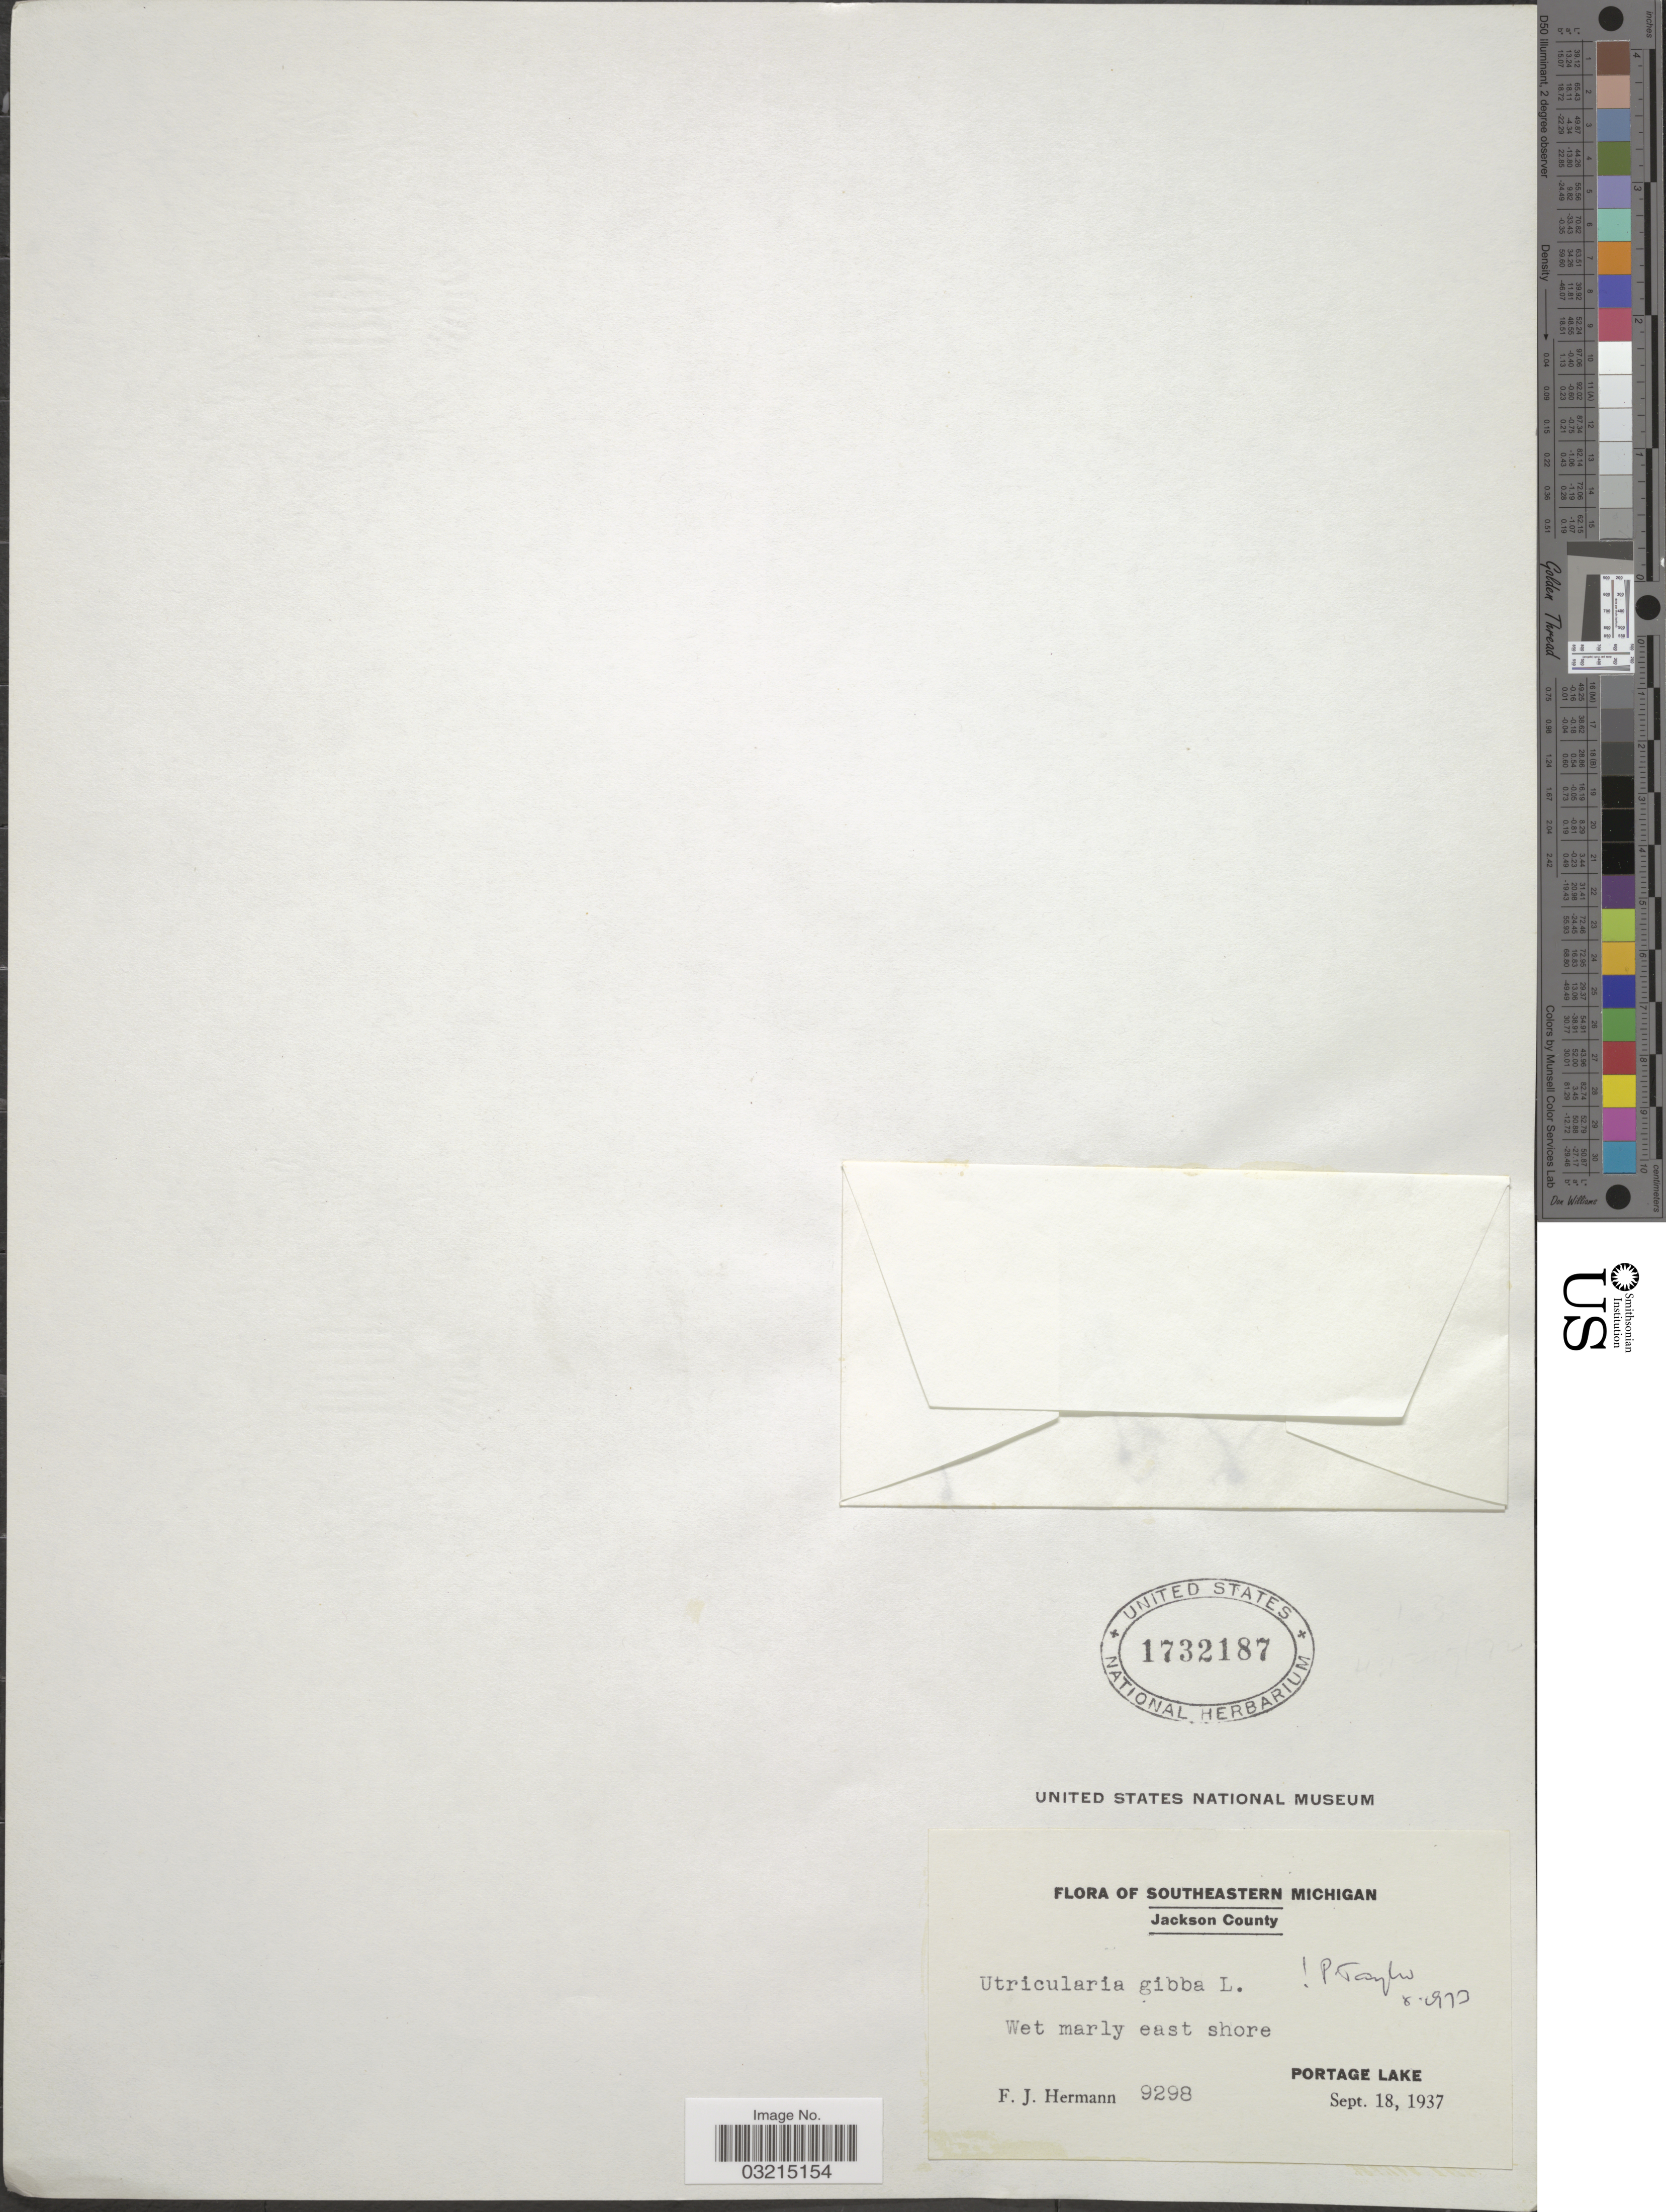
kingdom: Plantae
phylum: Tracheophyta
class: Magnoliopsida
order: Lamiales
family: Lentibulariaceae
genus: Utricularia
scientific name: Utricularia gibba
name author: L.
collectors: F. J. Hermann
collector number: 9298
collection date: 1937-09-18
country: United States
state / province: Michigan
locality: Southeastern Michigan. Jackson County. Wet marly east shore. Portage Lake.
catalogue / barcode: US 1732187